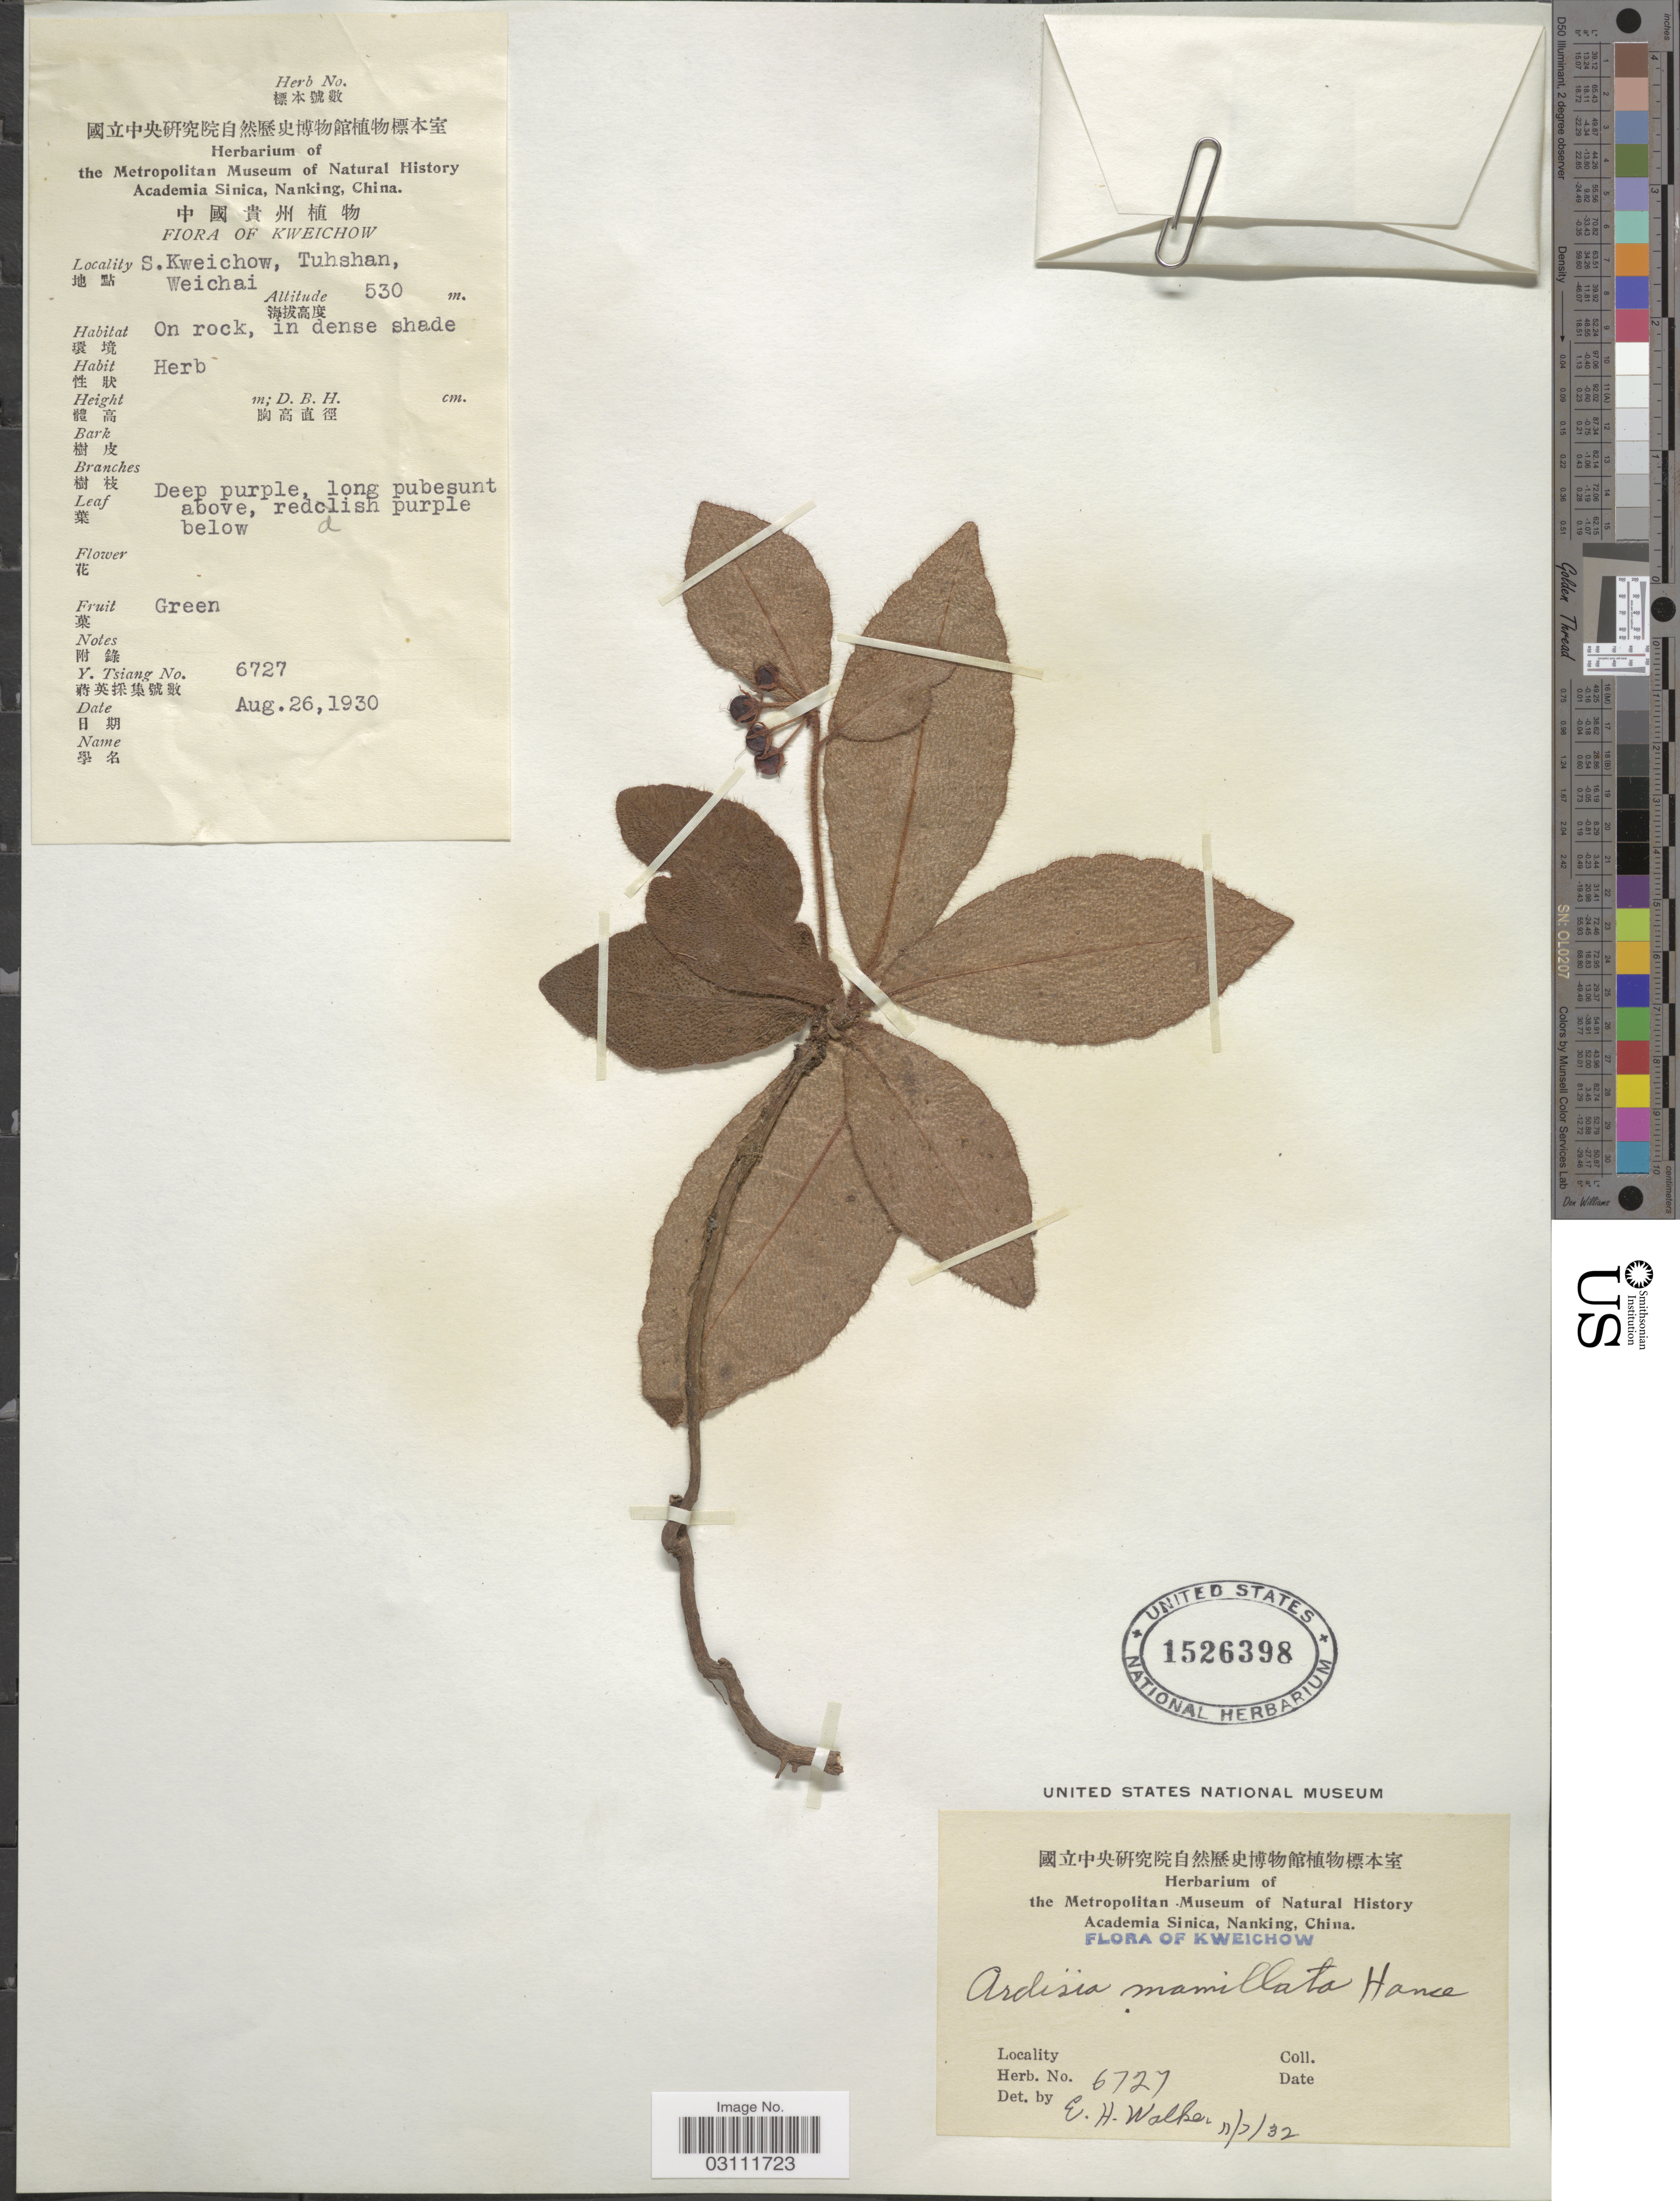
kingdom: Plantae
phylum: Tracheophyta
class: Magnoliopsida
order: Ericales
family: Primulaceae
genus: Ardisia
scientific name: Ardisia mamillata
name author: Hance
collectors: E. H. Walker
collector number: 6727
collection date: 1930-08-26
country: China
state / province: Guizhou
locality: S. Kweichow, Tuhshan, Weichai.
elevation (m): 530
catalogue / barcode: US 1526398